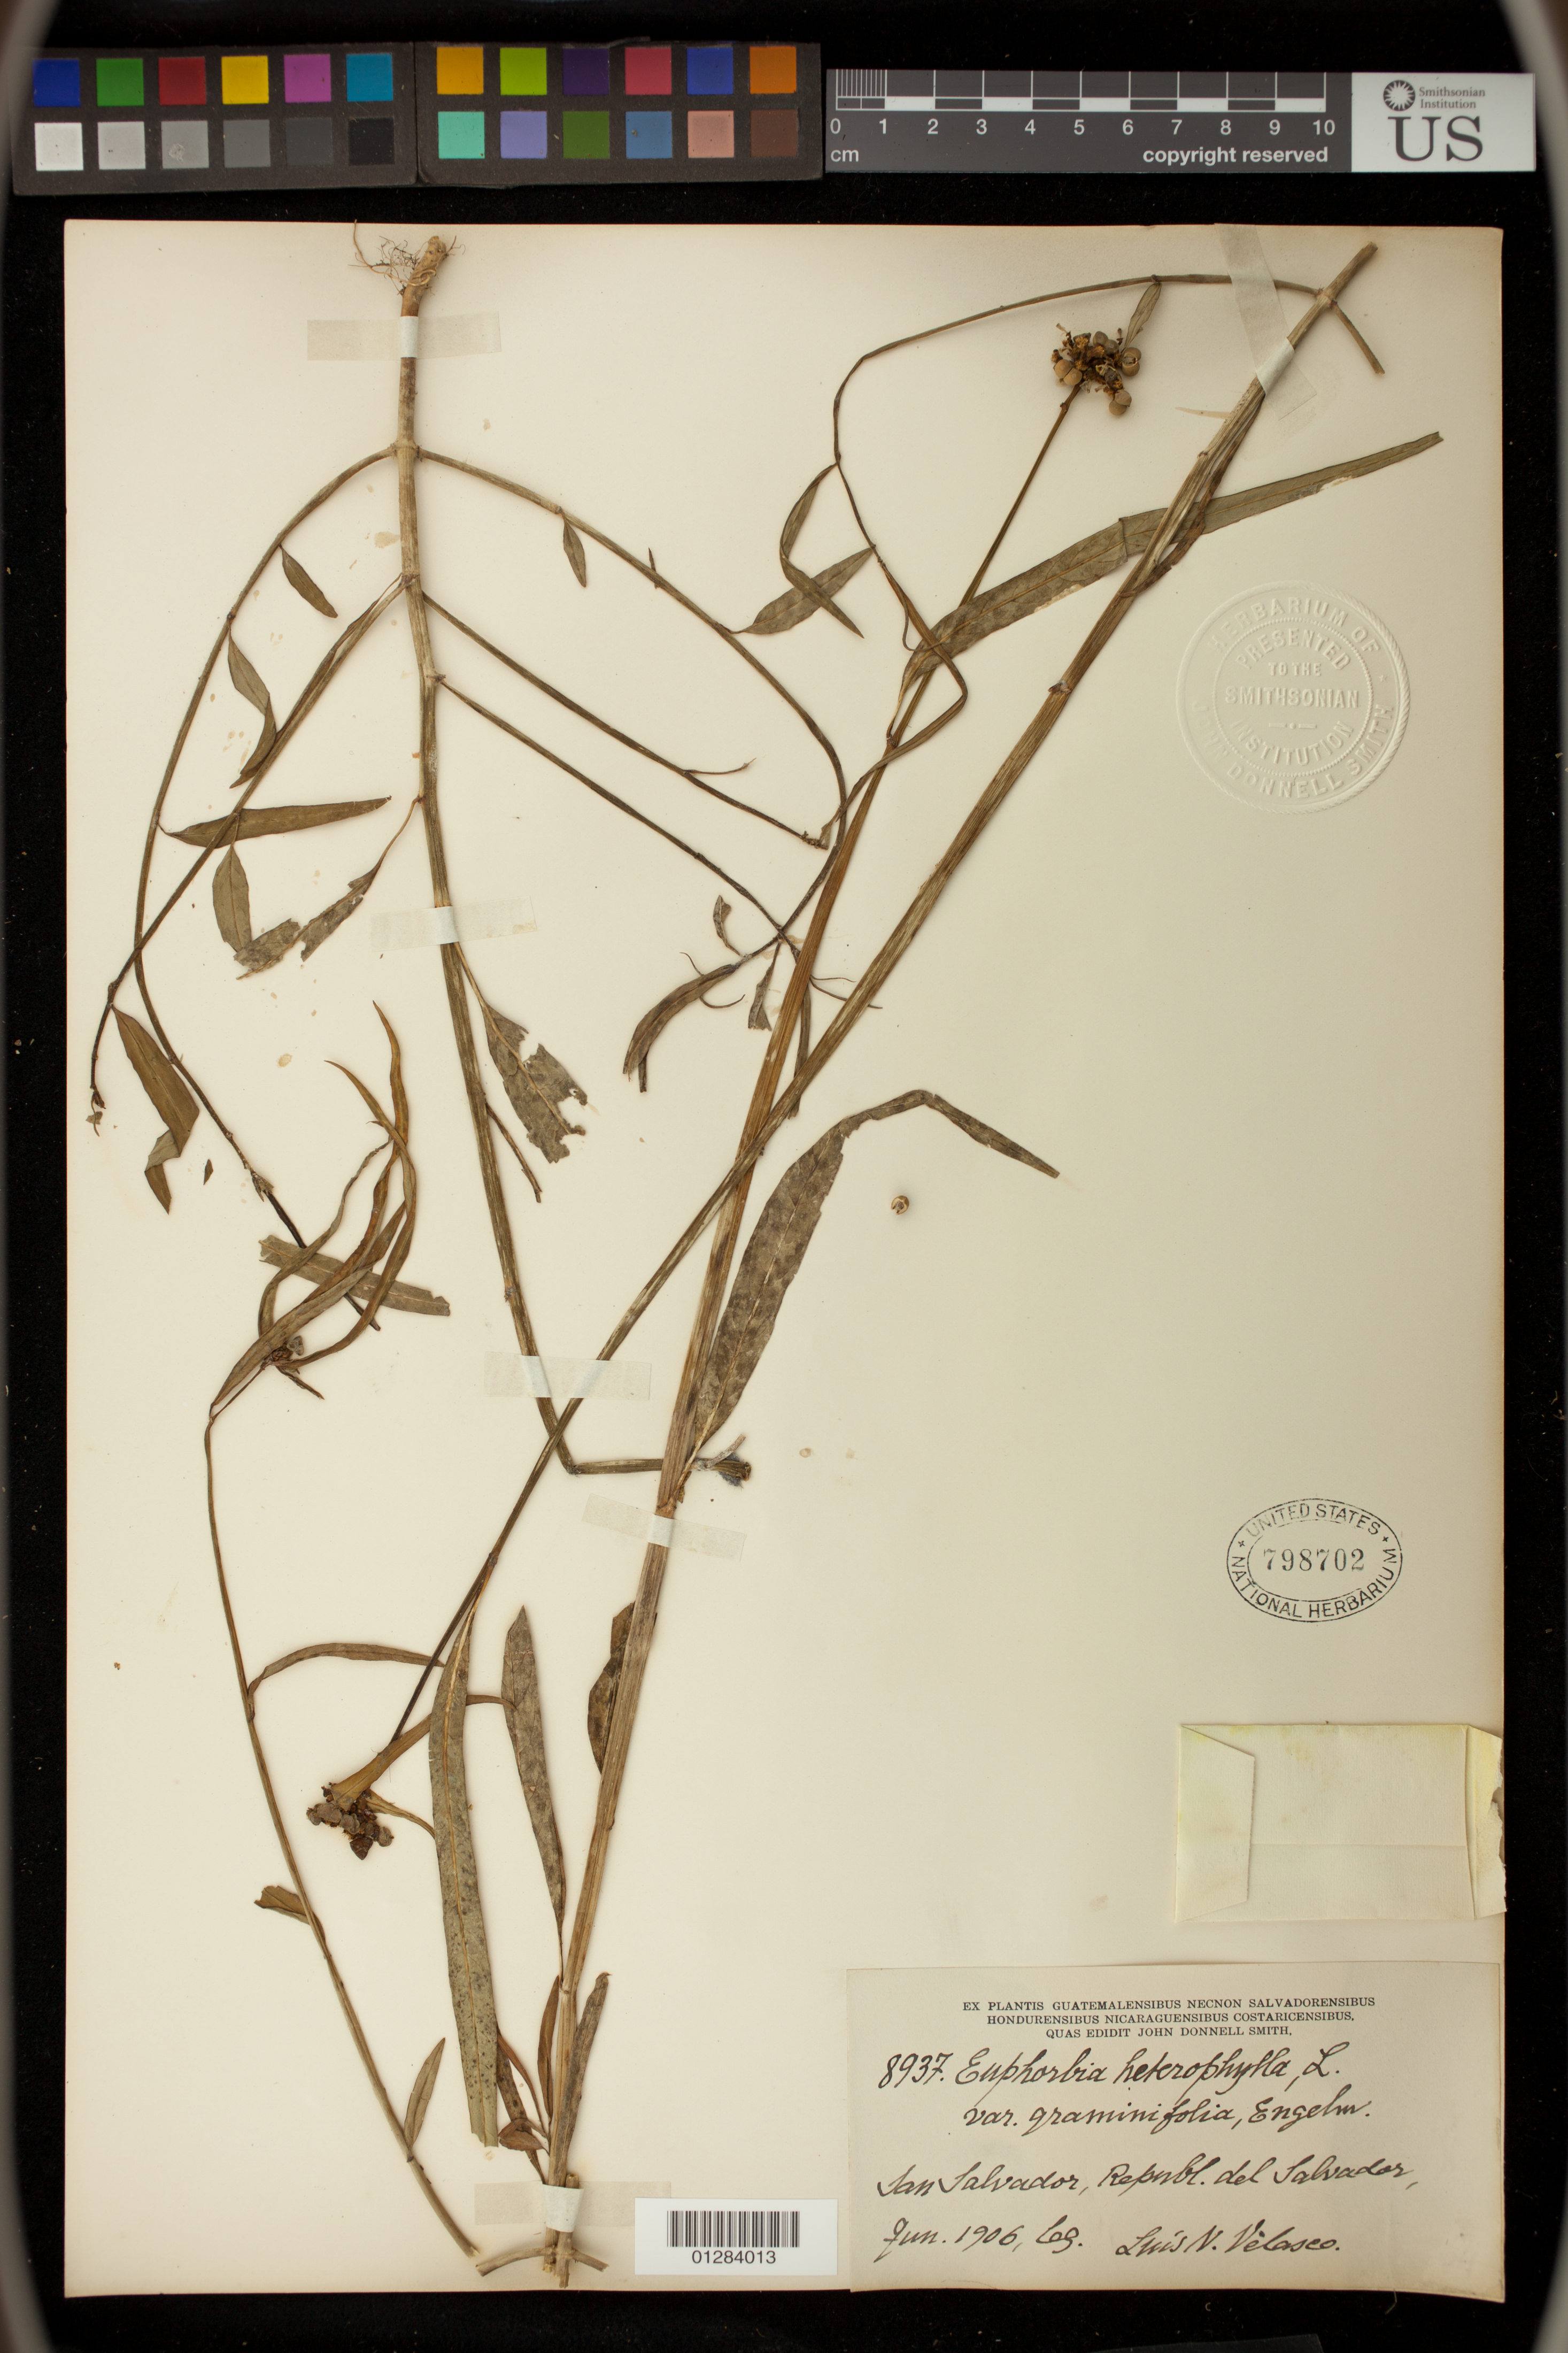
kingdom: Plantae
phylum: Tracheophyta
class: Magnoliopsida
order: Malpighiales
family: Euphorbiaceae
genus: Euphorbia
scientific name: Euphorbia heterophylla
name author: L.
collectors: L. Velasco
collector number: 8937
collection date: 1906-06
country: El Salvador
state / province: San Salvador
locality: San Salvador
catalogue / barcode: US 798702